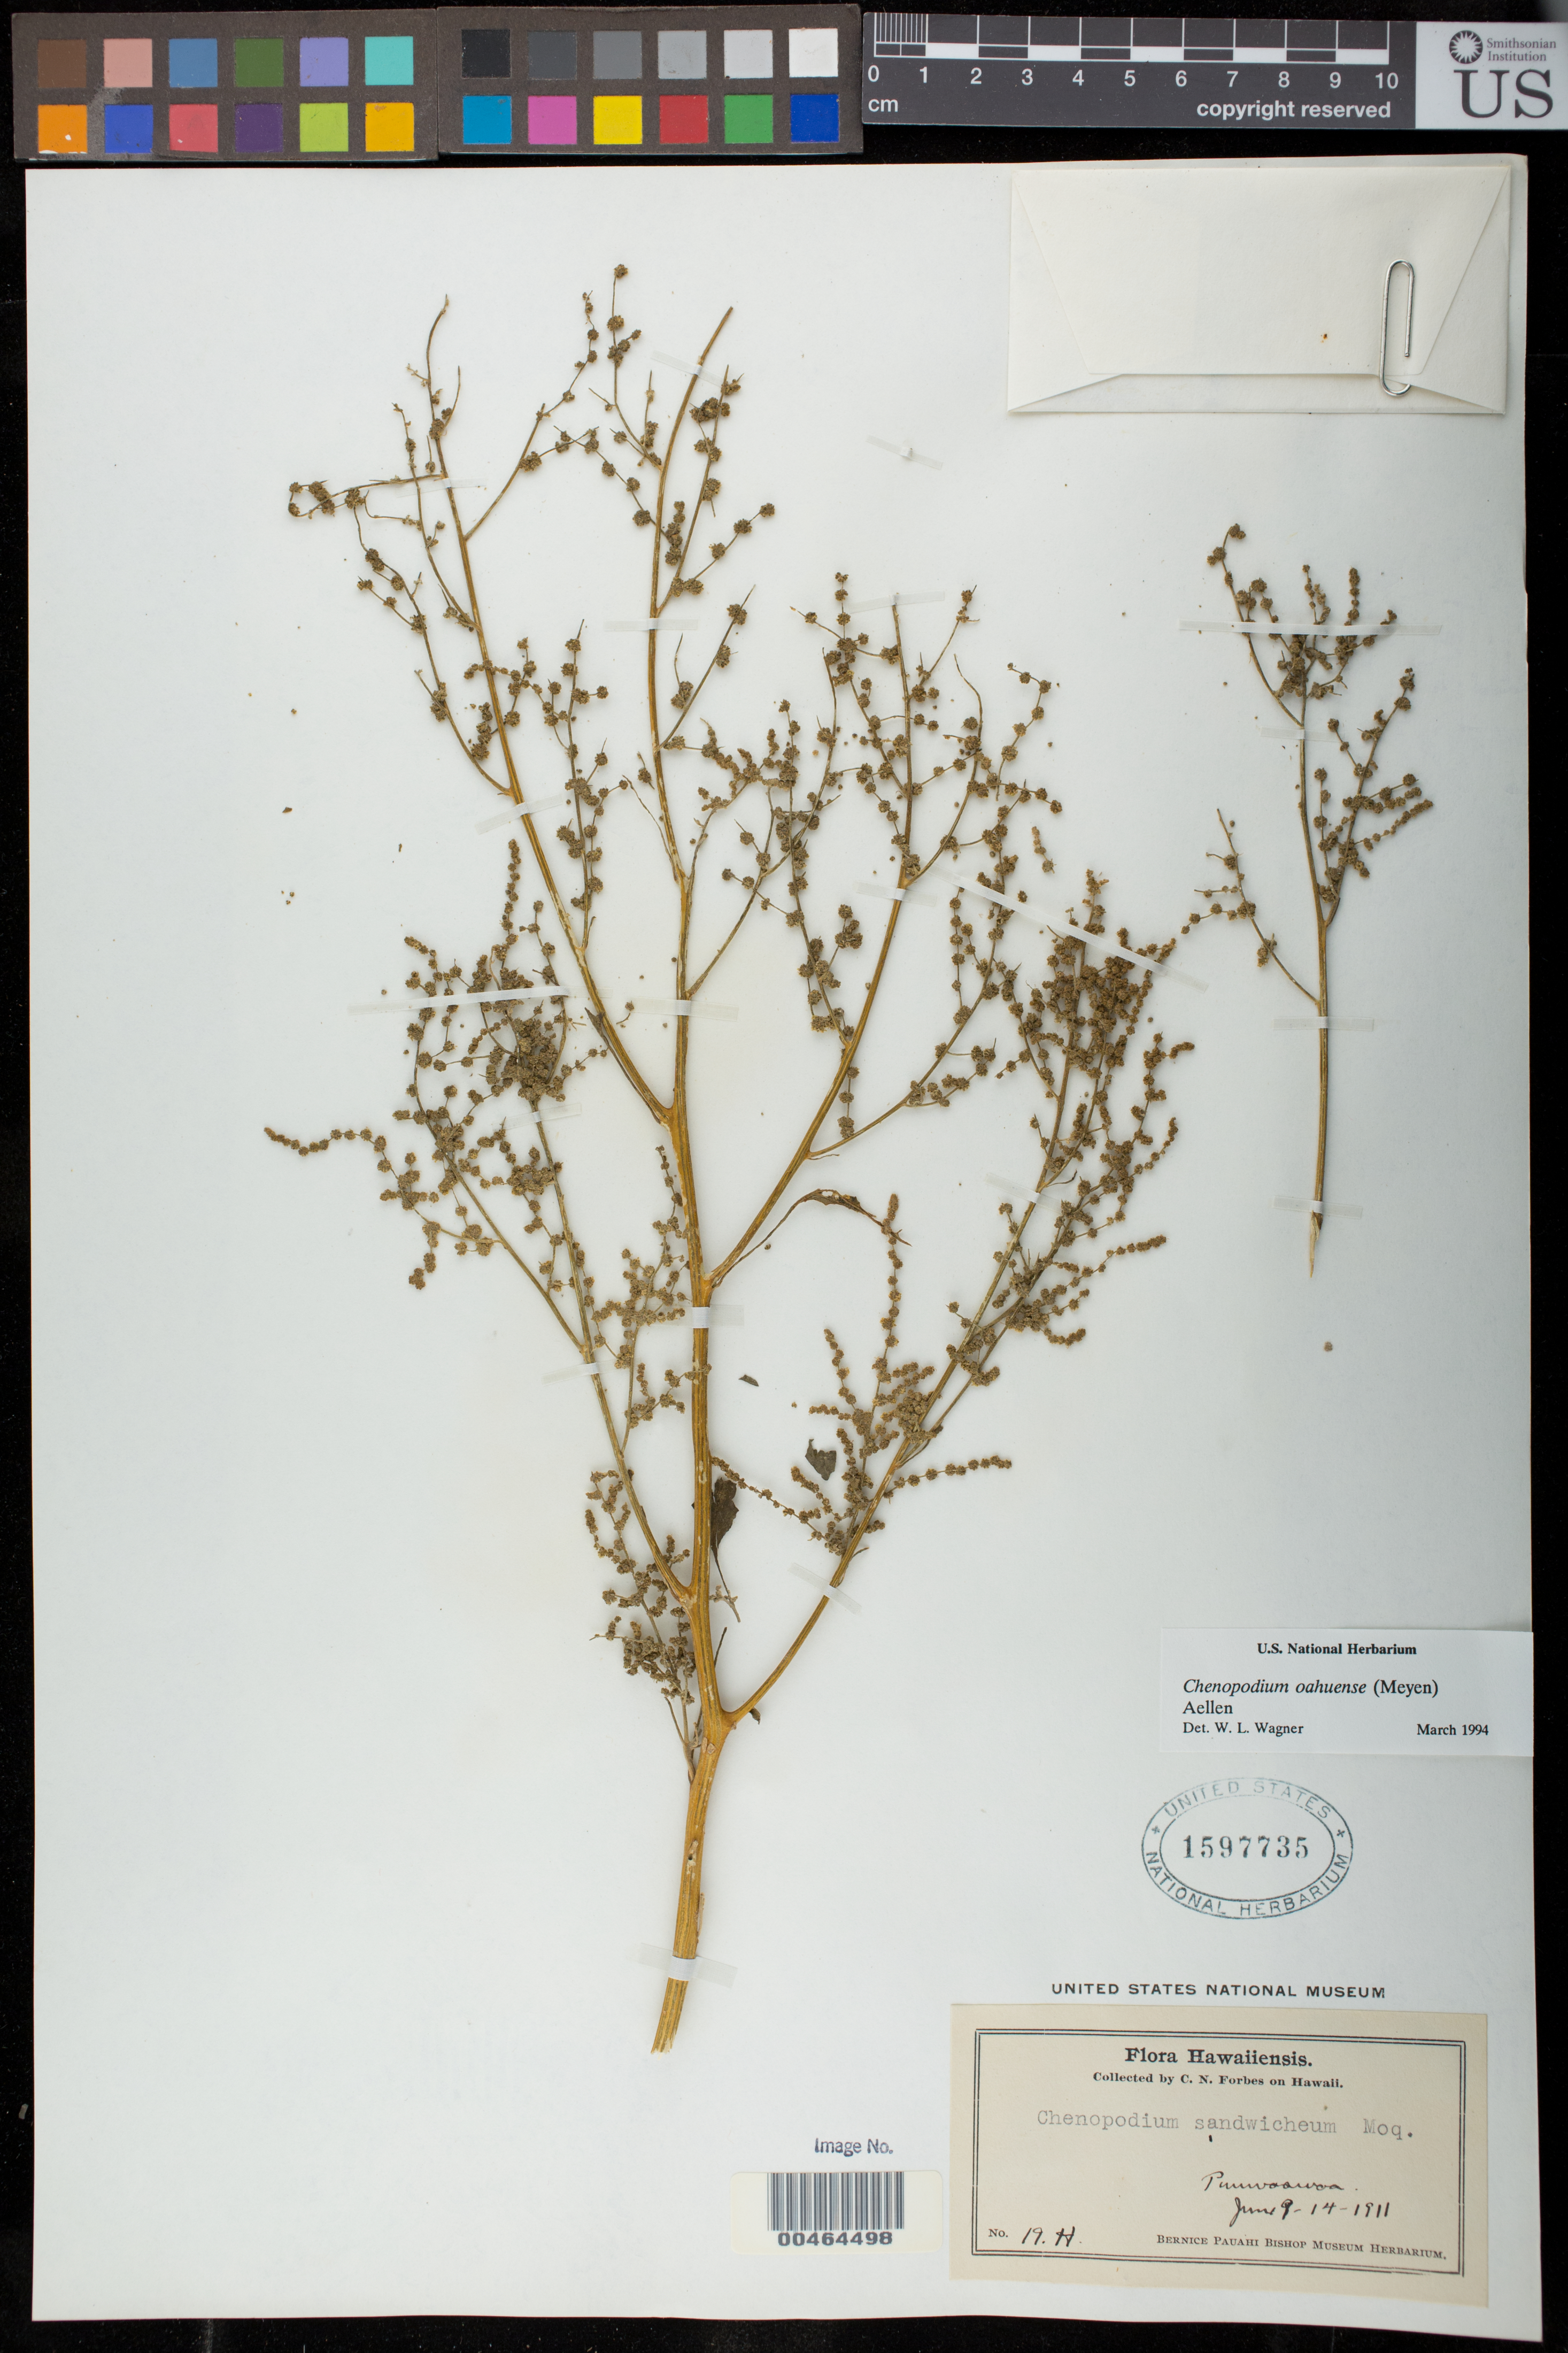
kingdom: Plantae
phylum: Tracheophyta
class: Magnoliopsida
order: Caryophyllales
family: Amaranthaceae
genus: Chenopodium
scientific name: Chenopodium oahuense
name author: (Meyen) Aellen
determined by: Wagner, W. L., (BOT), Smithsonian Institution - National Museum of Natural History (UNITED STATES)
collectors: C. N. Forbes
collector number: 19.H.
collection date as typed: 9 Jun 1911 to 14 Jun 1911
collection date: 1911-06-09/1911-06-14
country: United States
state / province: Hawaii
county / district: Hawaii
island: Hawaii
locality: Puuwaawaa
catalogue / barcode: US 1597735